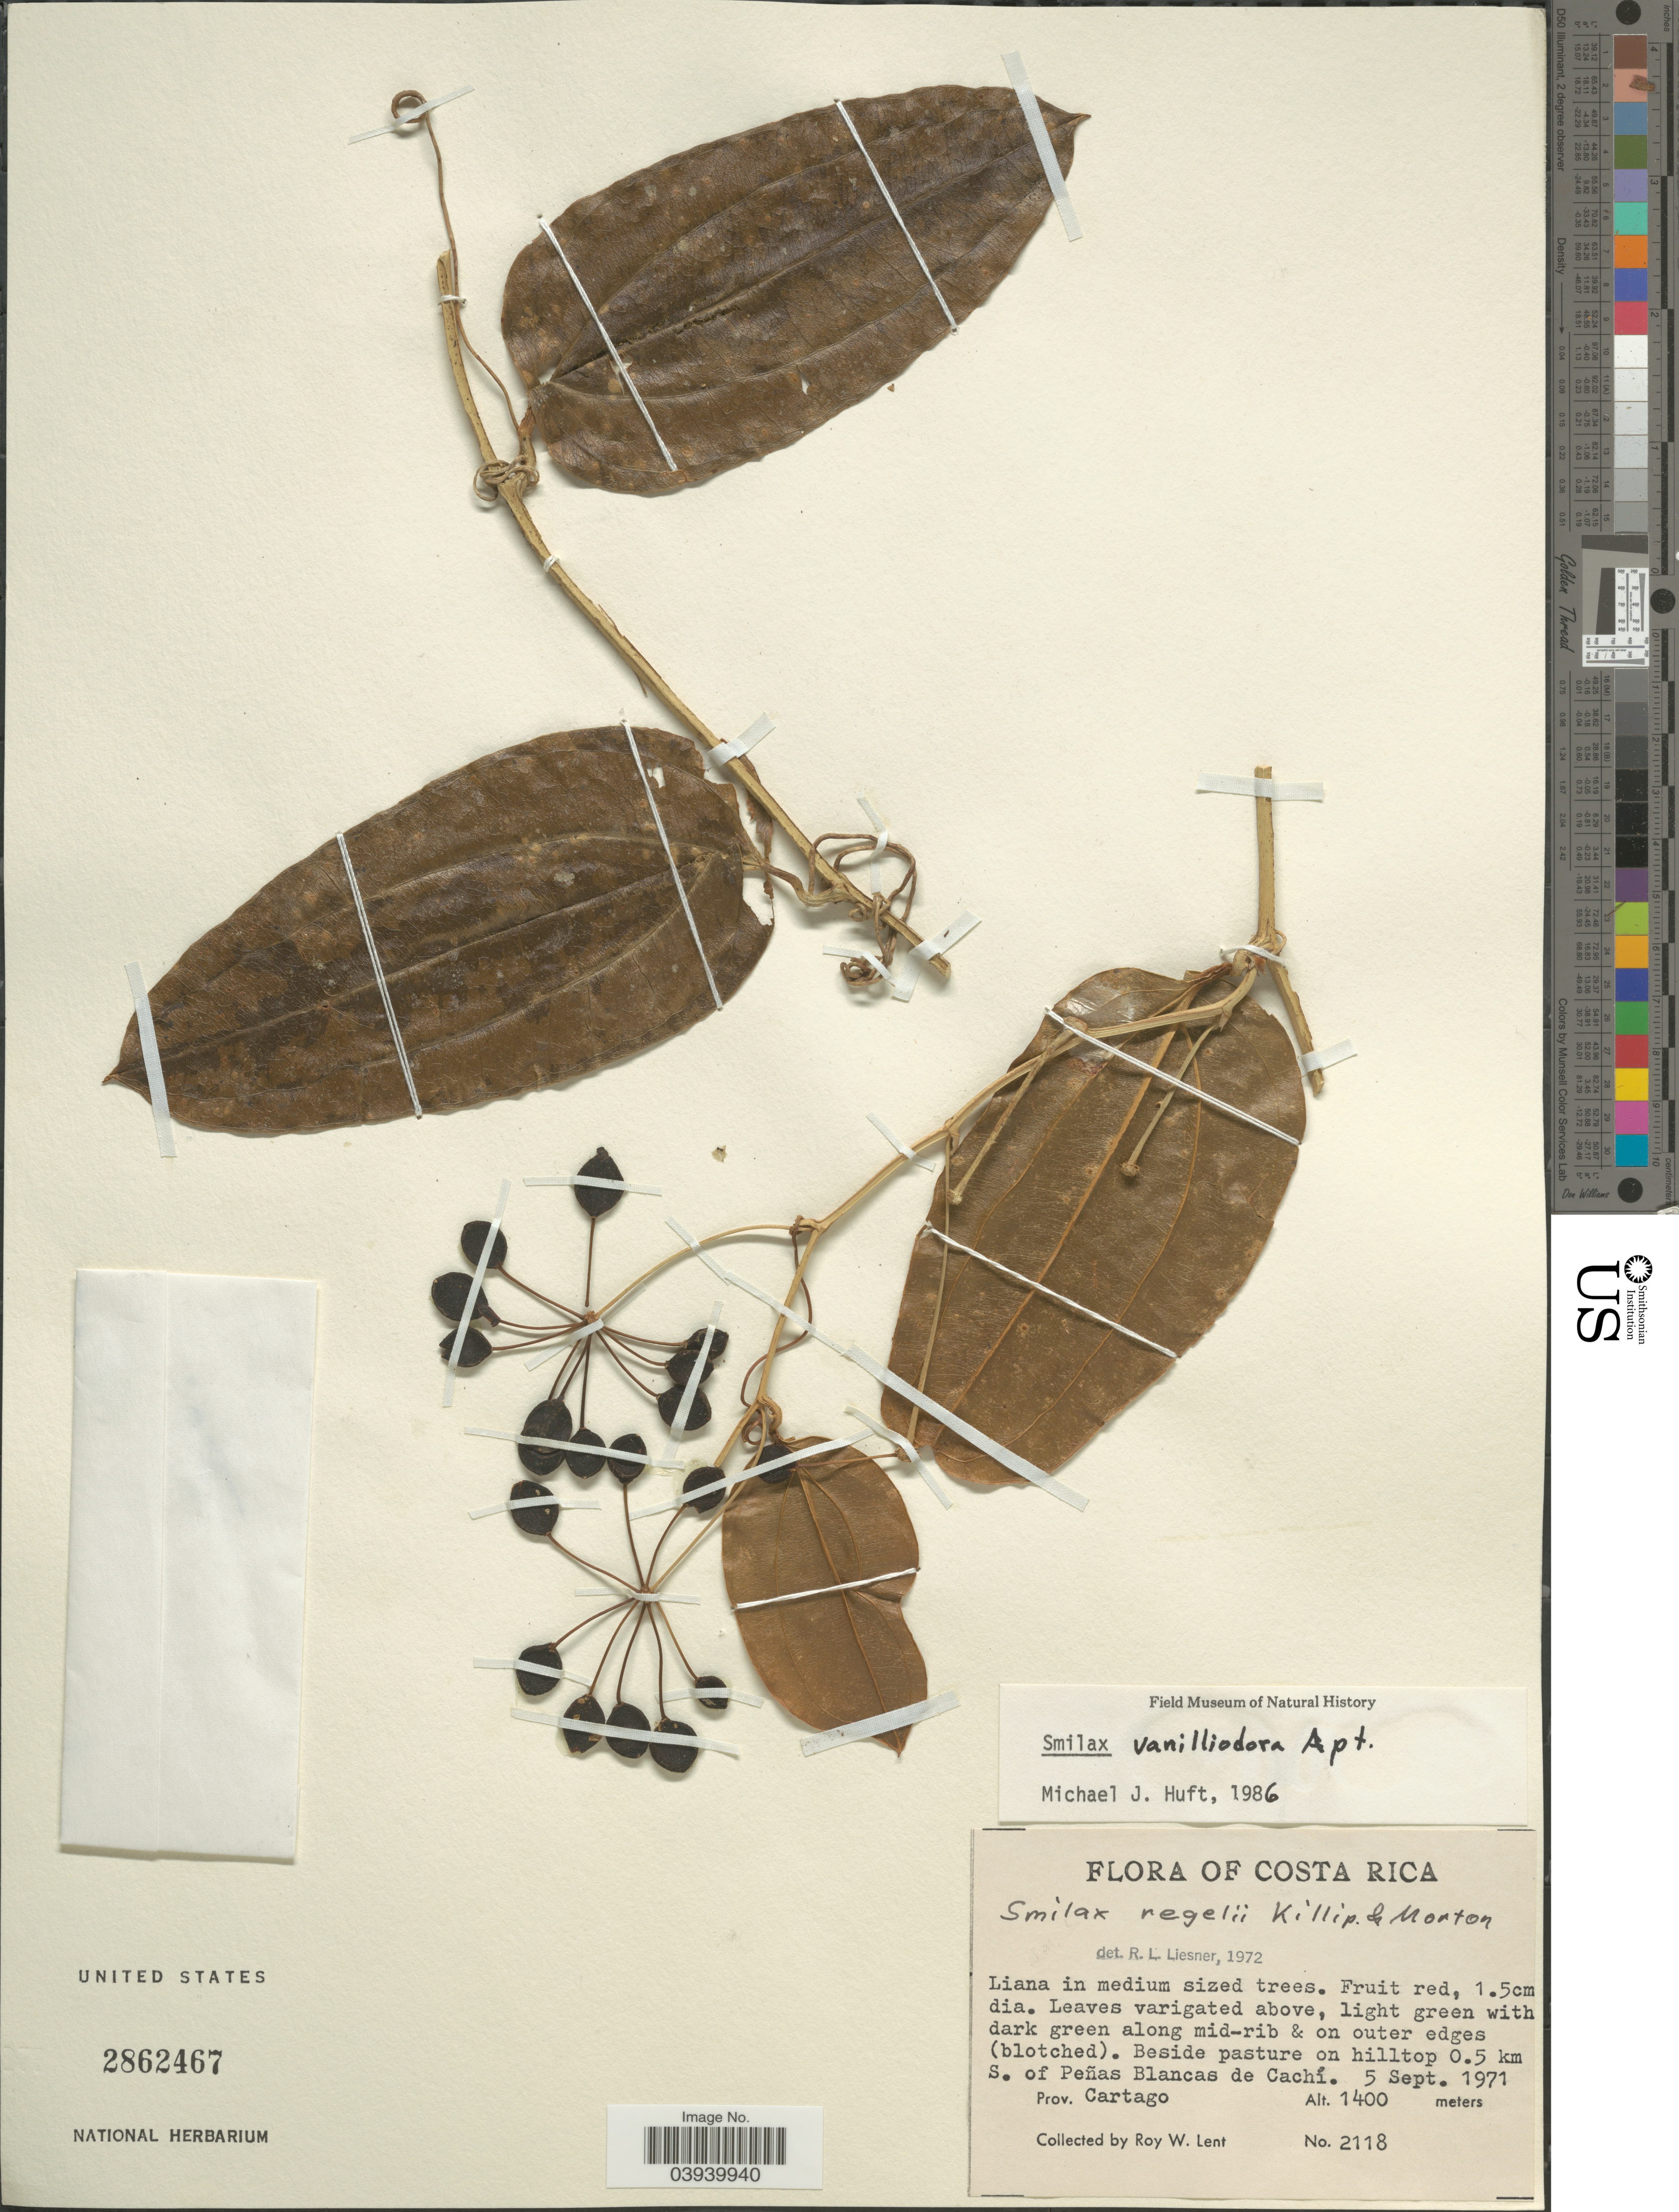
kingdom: Plantae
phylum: Tracheophyta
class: Liliopsida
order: Liliales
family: Smilacaceae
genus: Smilax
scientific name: Smilax vanilliodora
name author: F.W. Apt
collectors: R. W. Lent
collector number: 2118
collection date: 1971-09-05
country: Costa Rica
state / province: Cartago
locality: Beside pasture on hilltop 0.5 km S. of Peñas Blancas de Cachí.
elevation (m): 1400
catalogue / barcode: US 2862467